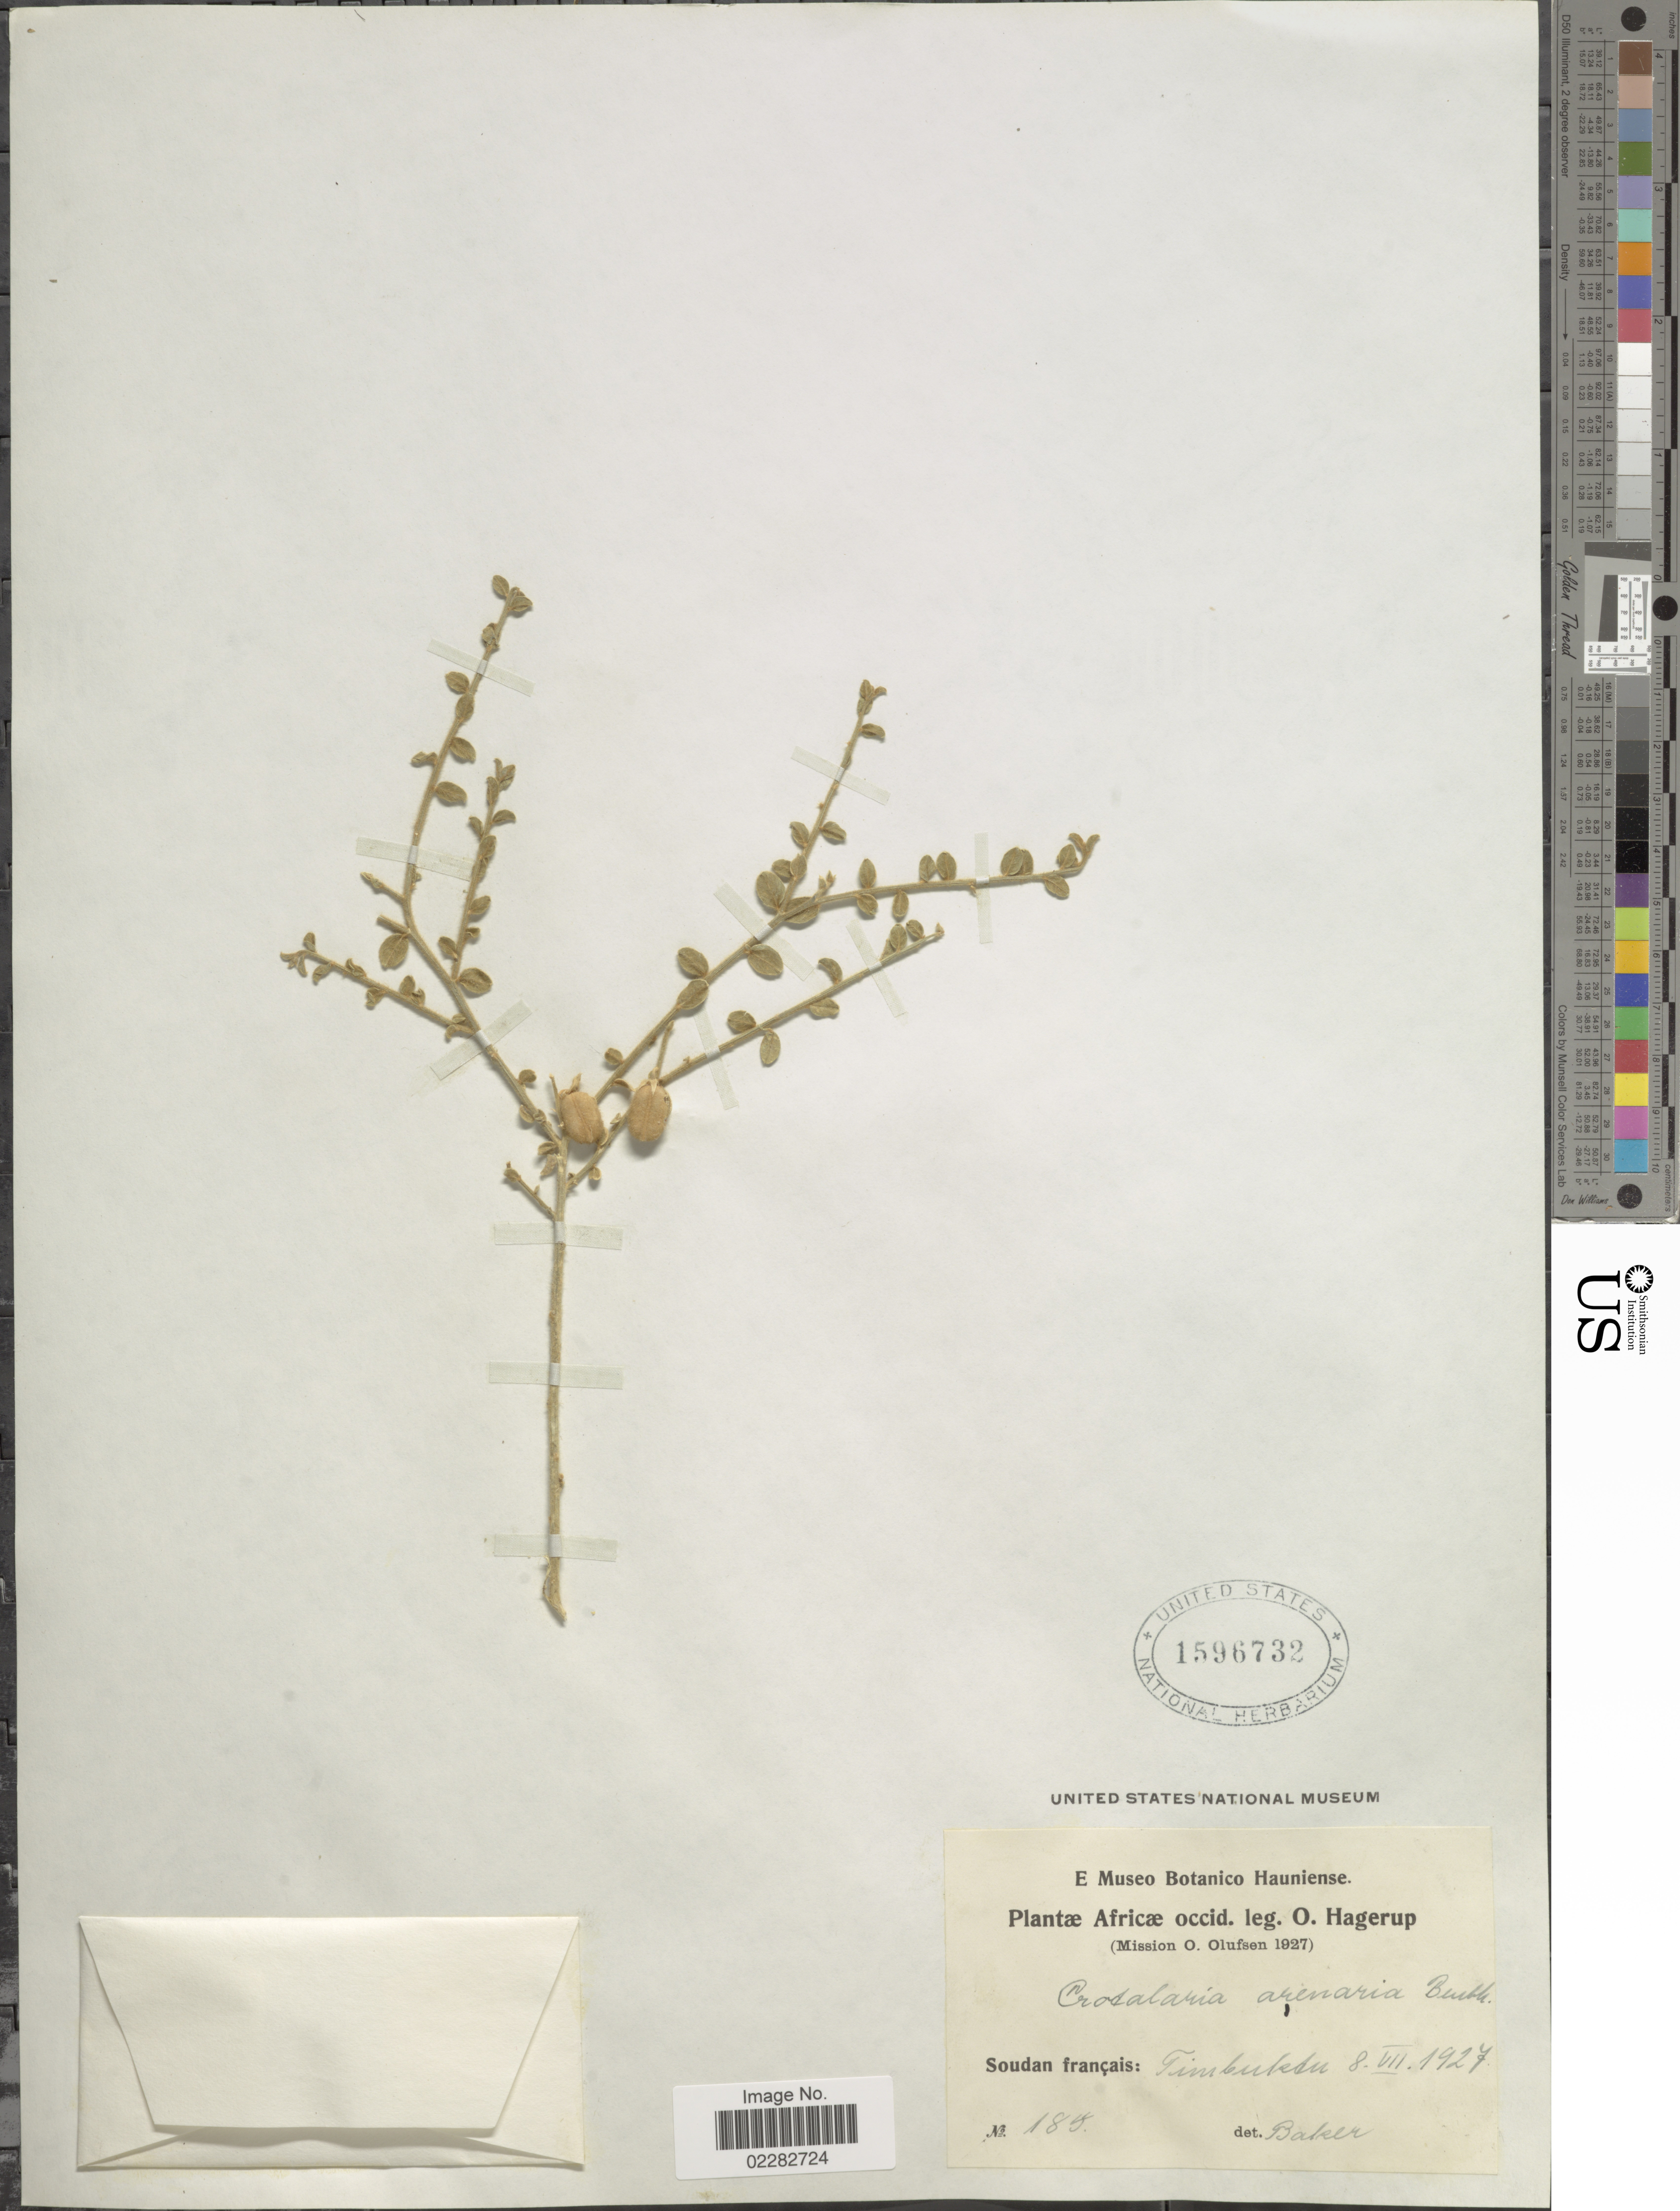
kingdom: Plantae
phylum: Tracheophyta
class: Magnoliopsida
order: Fabales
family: Fabaceae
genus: Crotalaria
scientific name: Crotalaria arenaria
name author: Benth.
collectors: O. Hagerup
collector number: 188*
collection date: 1927-07-08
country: Mali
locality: Africae occid., Soudan francais: Timbuktu.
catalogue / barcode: US 1596732